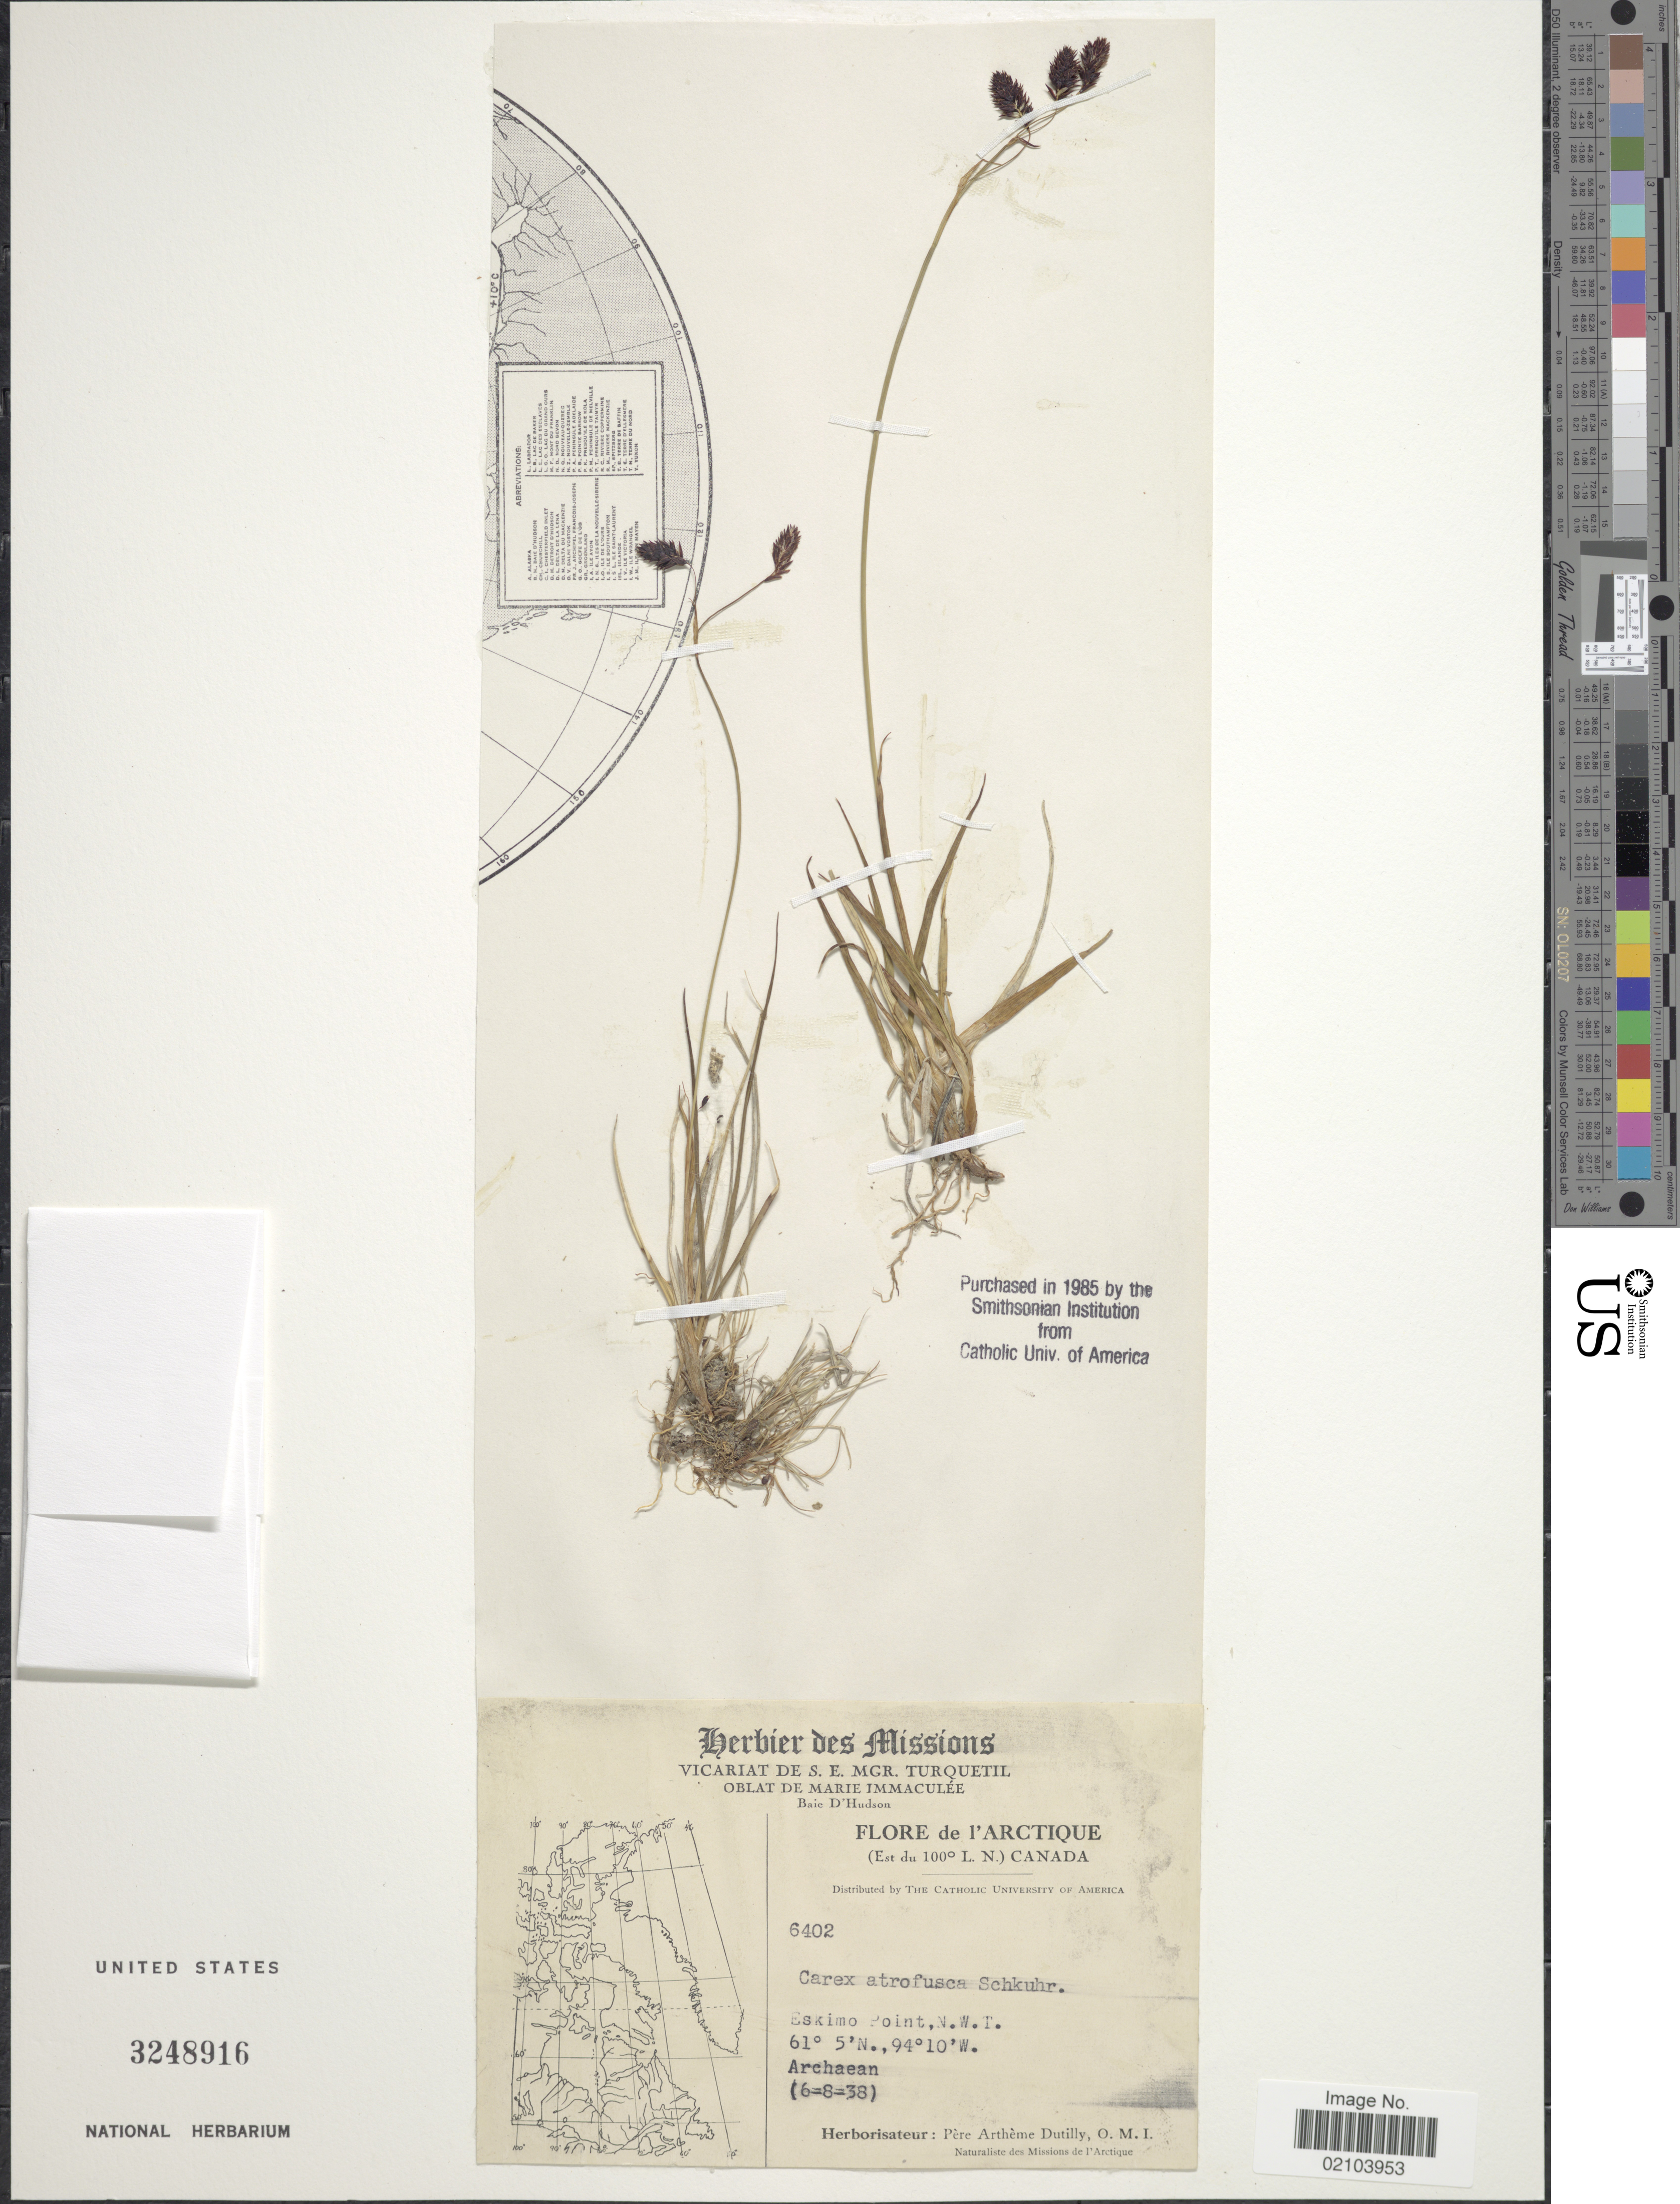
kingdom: Plantae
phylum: Tracheophyta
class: Liliopsida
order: Poales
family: Cyperaceae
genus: Carex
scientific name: Carex atrofusca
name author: Schkuhr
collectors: P. Dutilly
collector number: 6402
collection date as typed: Transcribed d/m/y: 6/8/38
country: Canada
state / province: Northwest Territories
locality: De l'Arctique. (Est du 100º L.N.). Eskimo Point, N.W.T. Archaean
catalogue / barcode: US 3248916